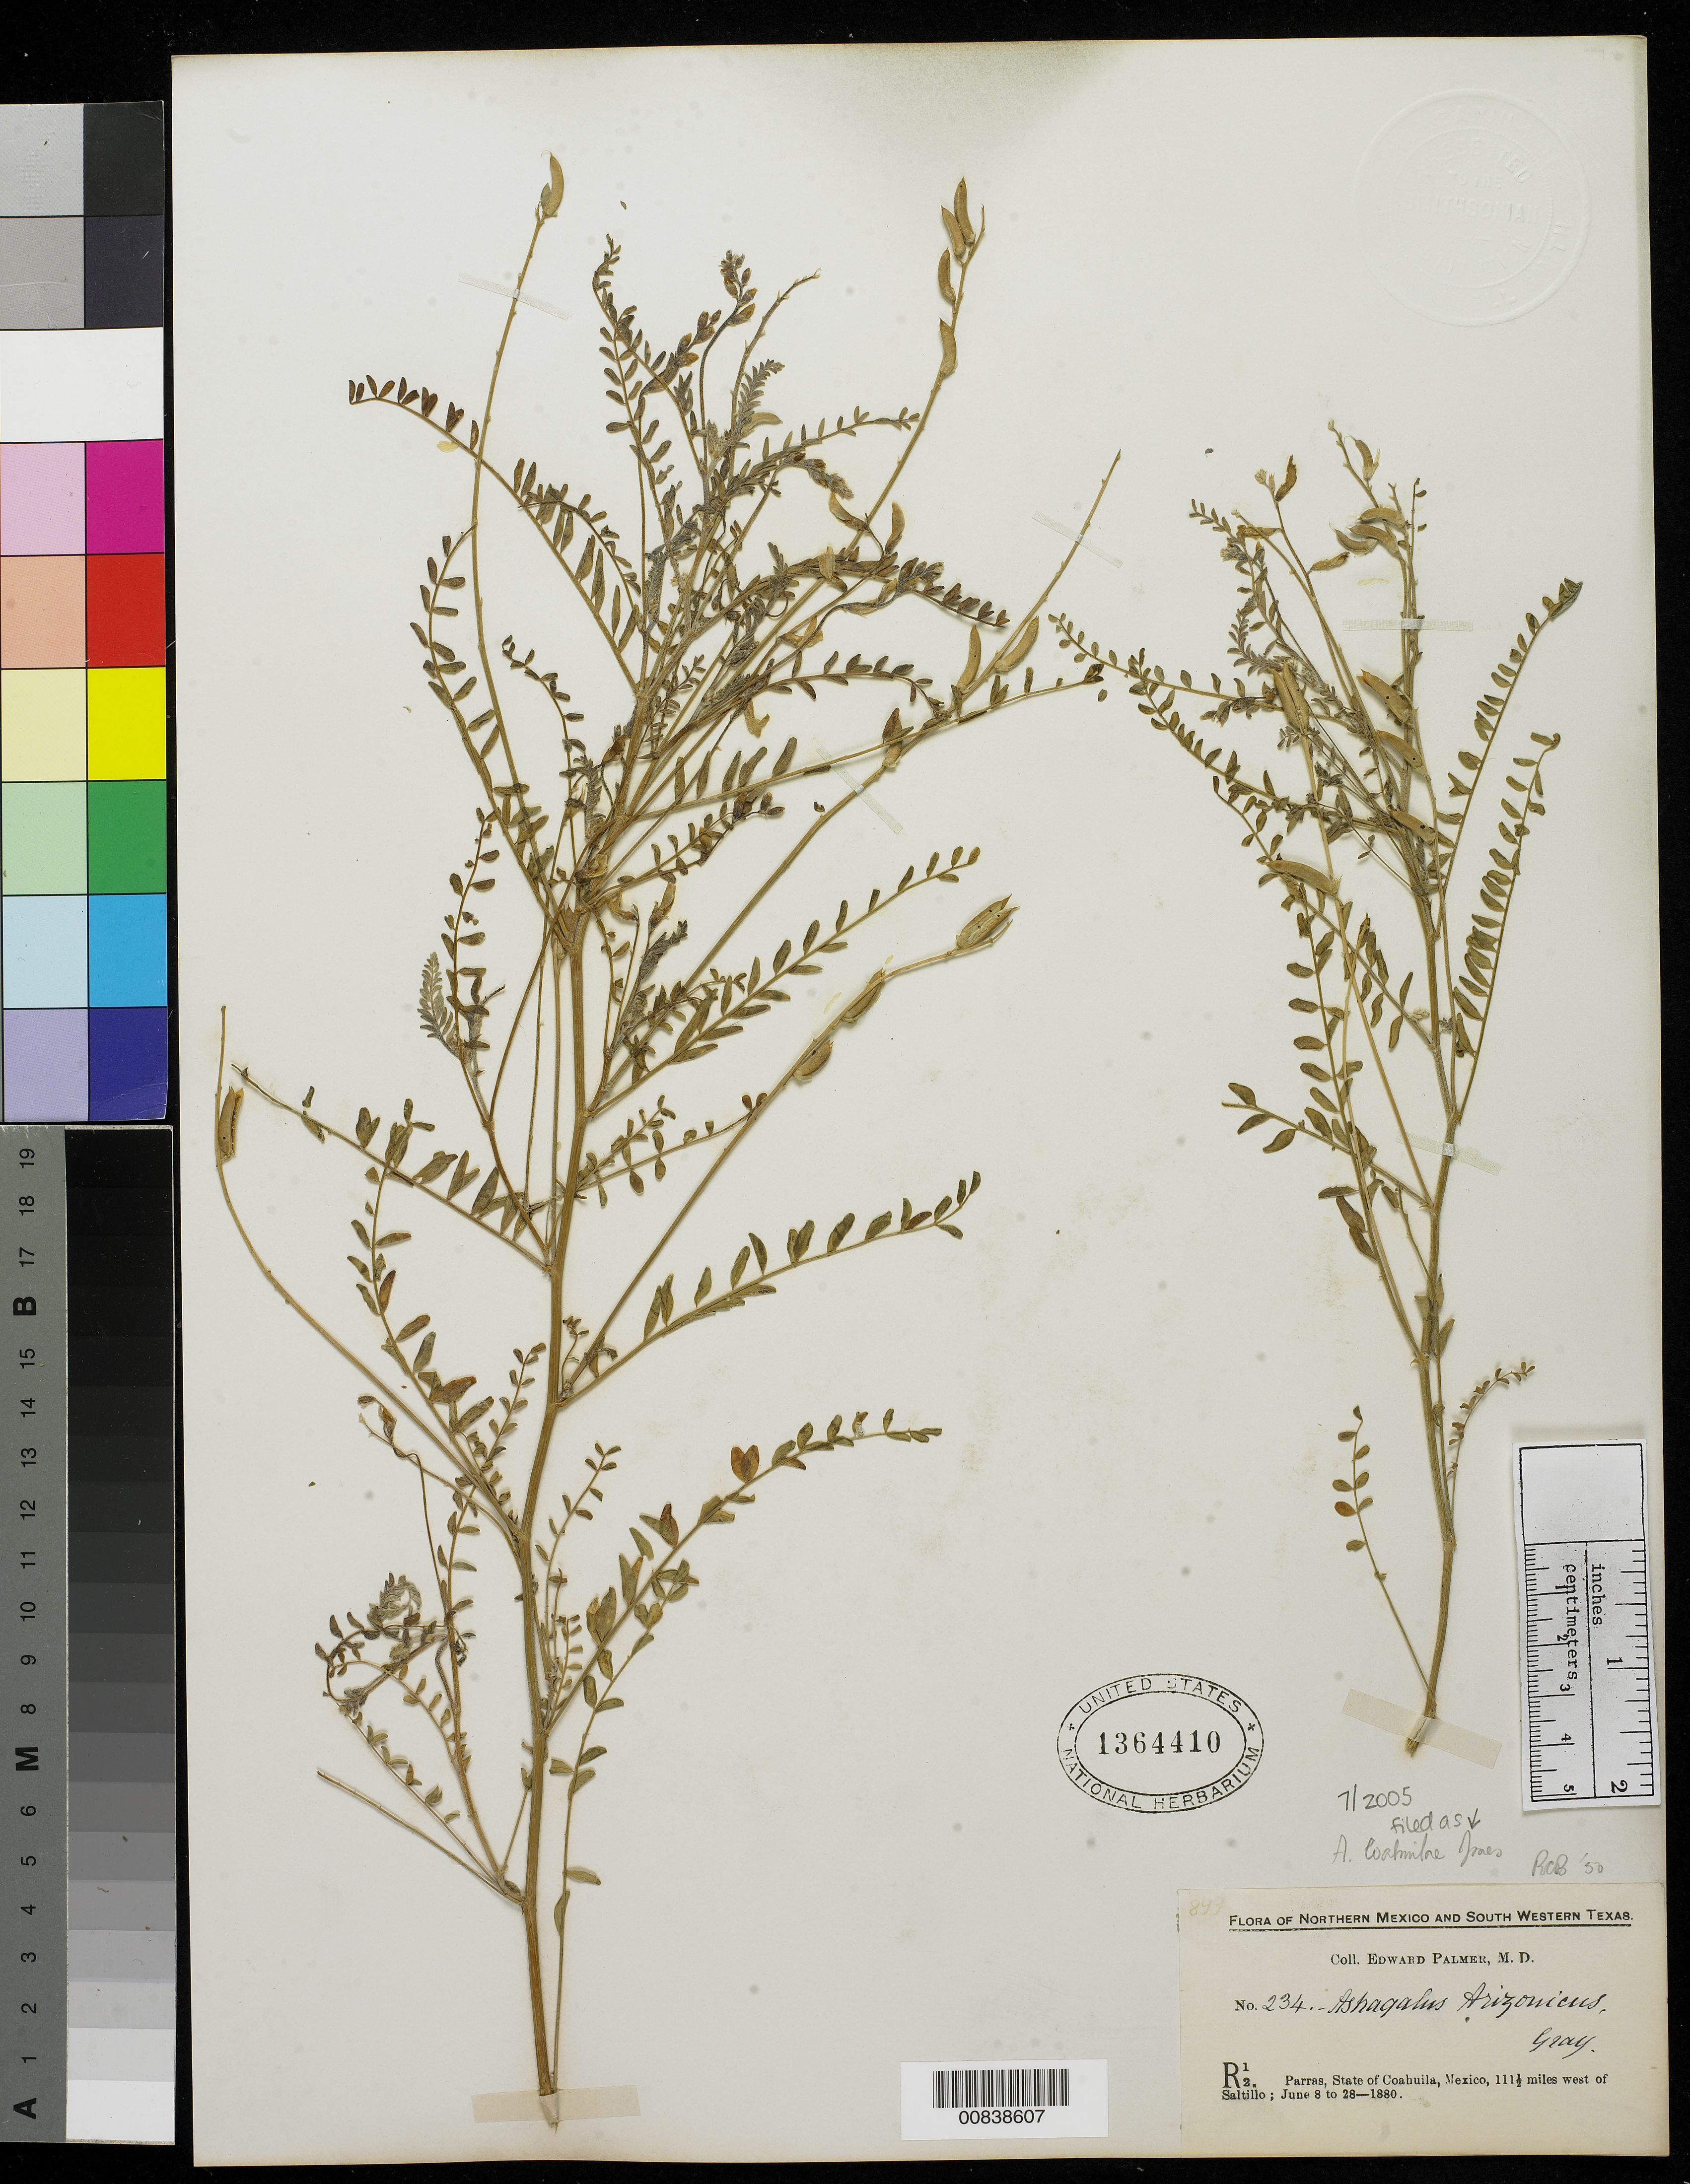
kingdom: Plantae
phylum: Tracheophyta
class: Magnoliopsida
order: Fabales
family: Fabaceae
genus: Astragalus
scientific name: Astragalus coahuilae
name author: M.E. Jones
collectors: E. Palmer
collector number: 234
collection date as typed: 08 Jun 1880 to 28 Jun 1880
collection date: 1880-06-08/1880-06-28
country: Mexico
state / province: Coahuila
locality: R12. Parras, Coahuila, 111½ miles west of Saltillo.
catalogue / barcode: US 1364410